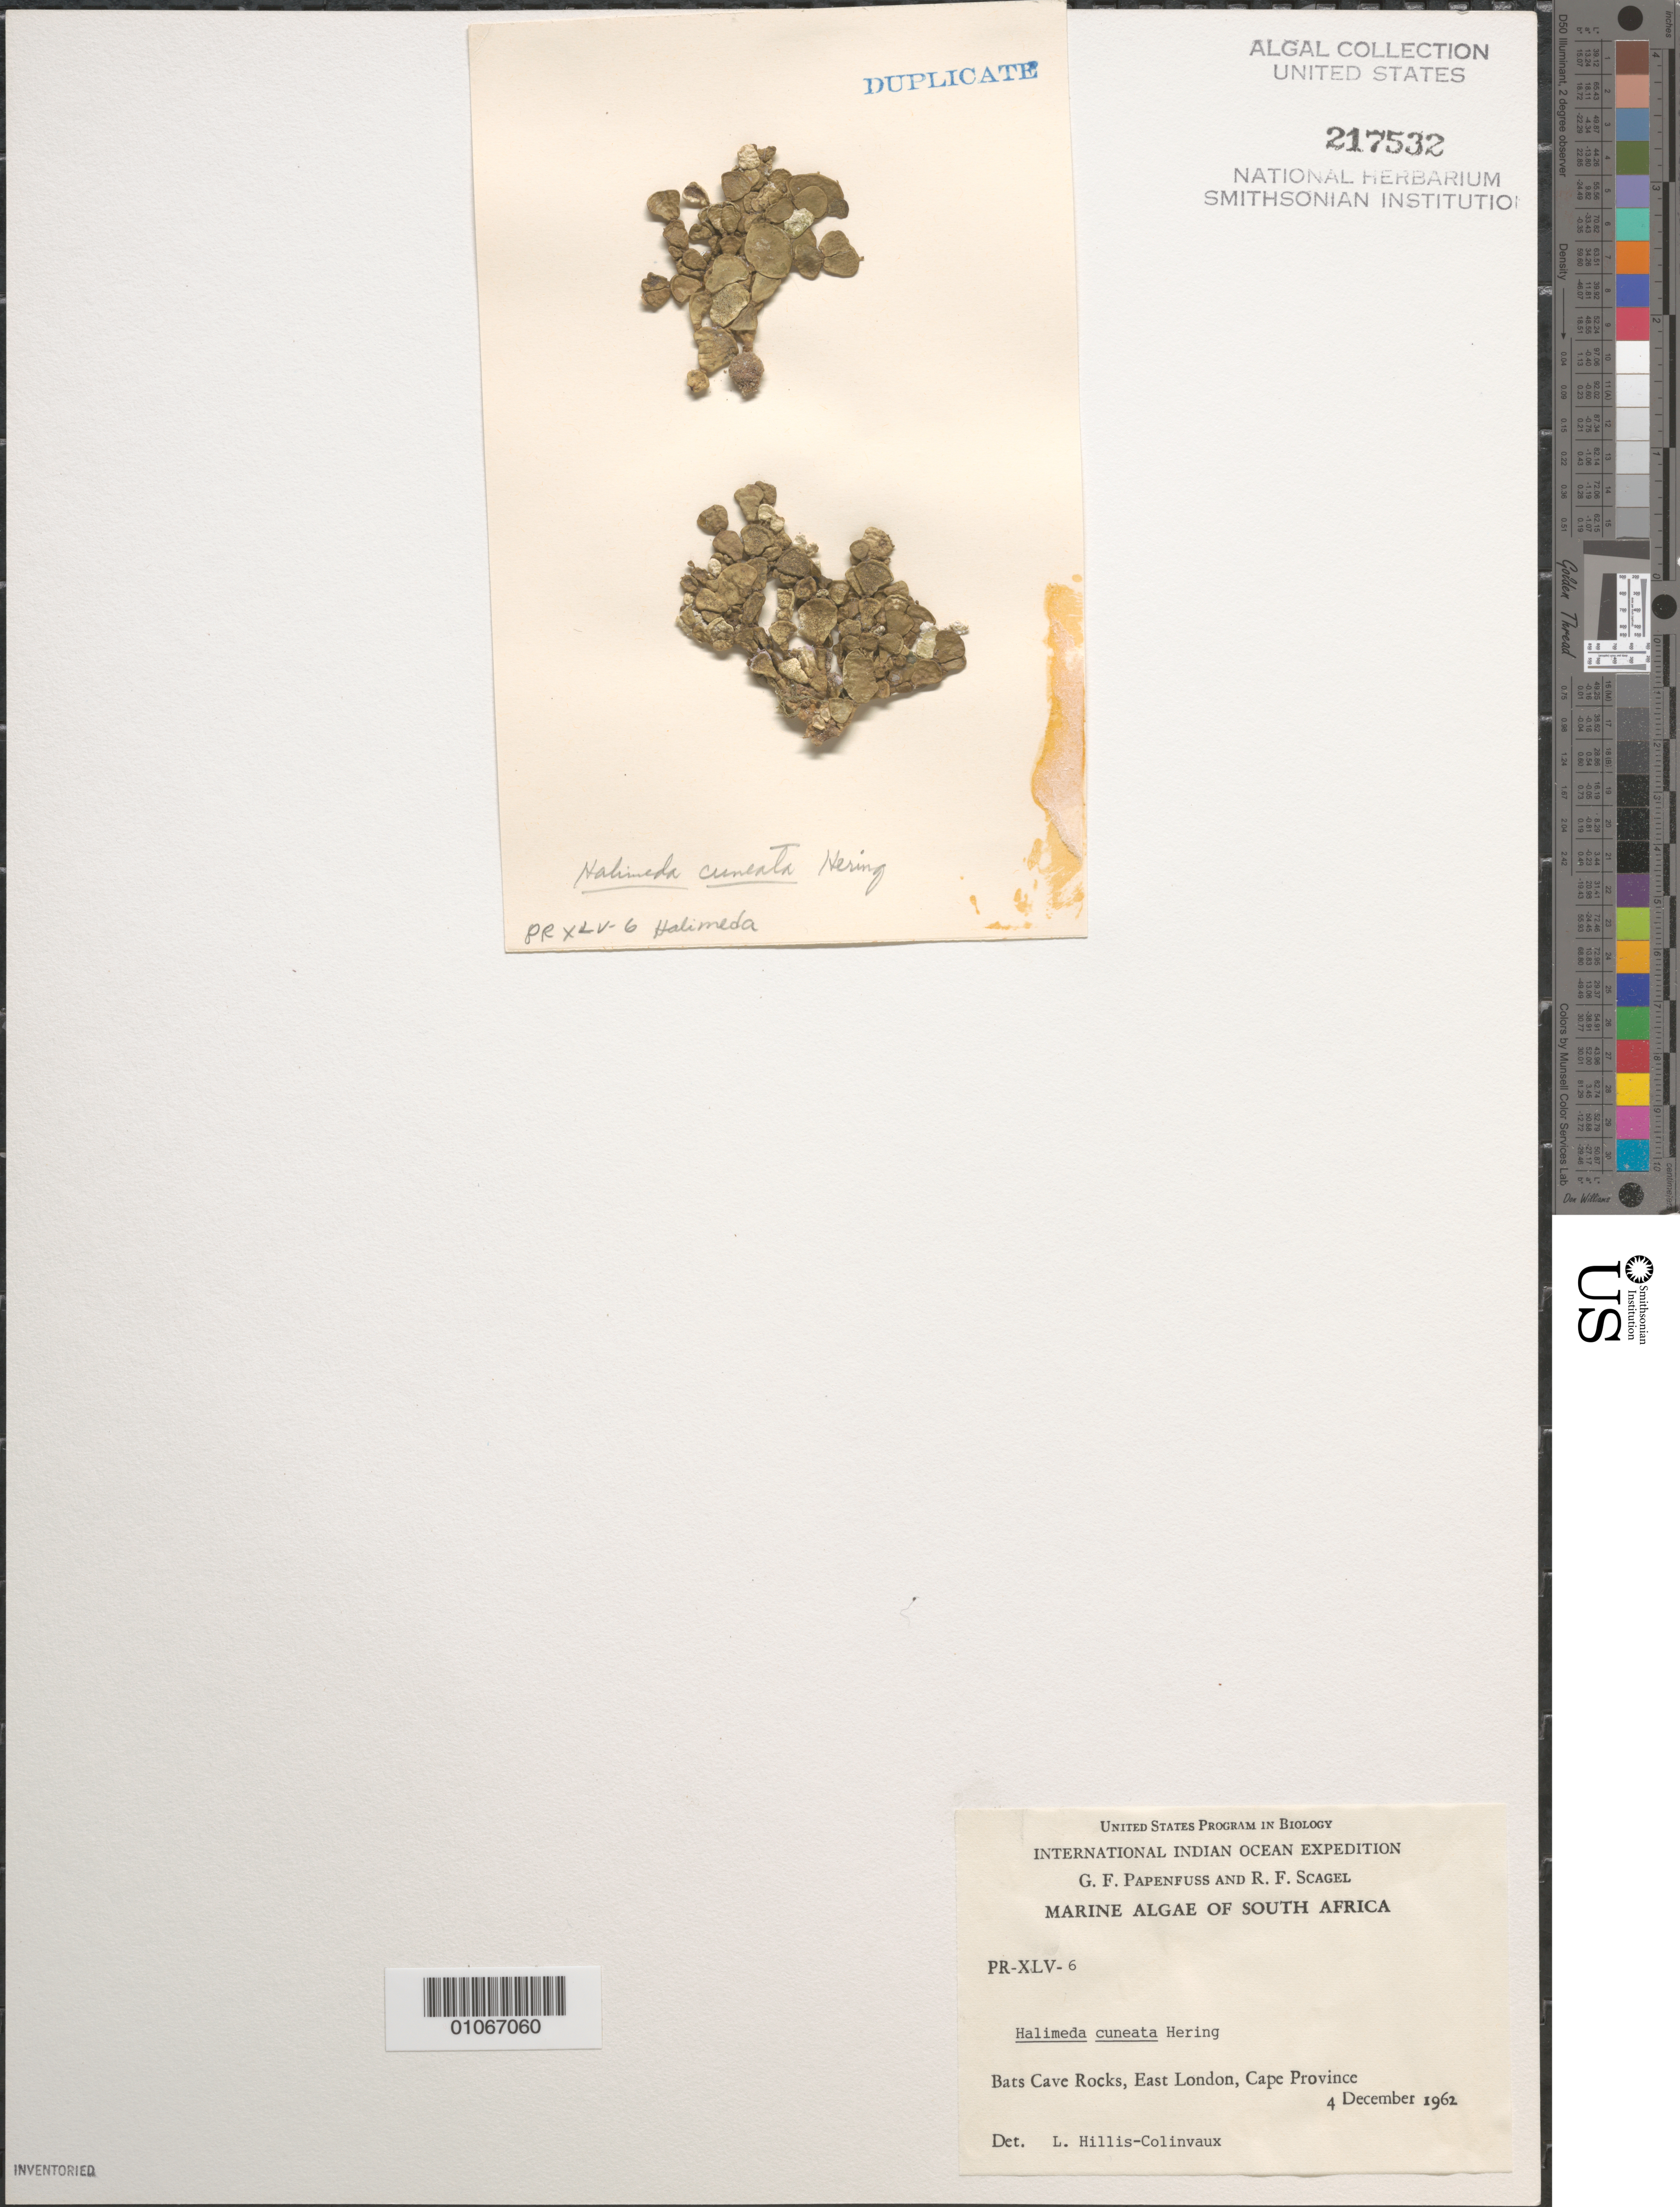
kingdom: Plantae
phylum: Chlorophyta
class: Ulvophyceae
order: Bryopsidales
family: Halimedaceae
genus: Halimeda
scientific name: Halimeda cuneata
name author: Hering in Krauss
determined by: Hillis-Colinvaux, L.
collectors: G. Papenfuss & R. F. Scagel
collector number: PR-XLV-6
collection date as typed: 04 Dec 1962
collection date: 1962-12-04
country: South Africa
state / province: Eastern Cape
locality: Bats Cave Rocks, East London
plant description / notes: International Indian Ocean Expedition, 1962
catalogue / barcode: US 217532